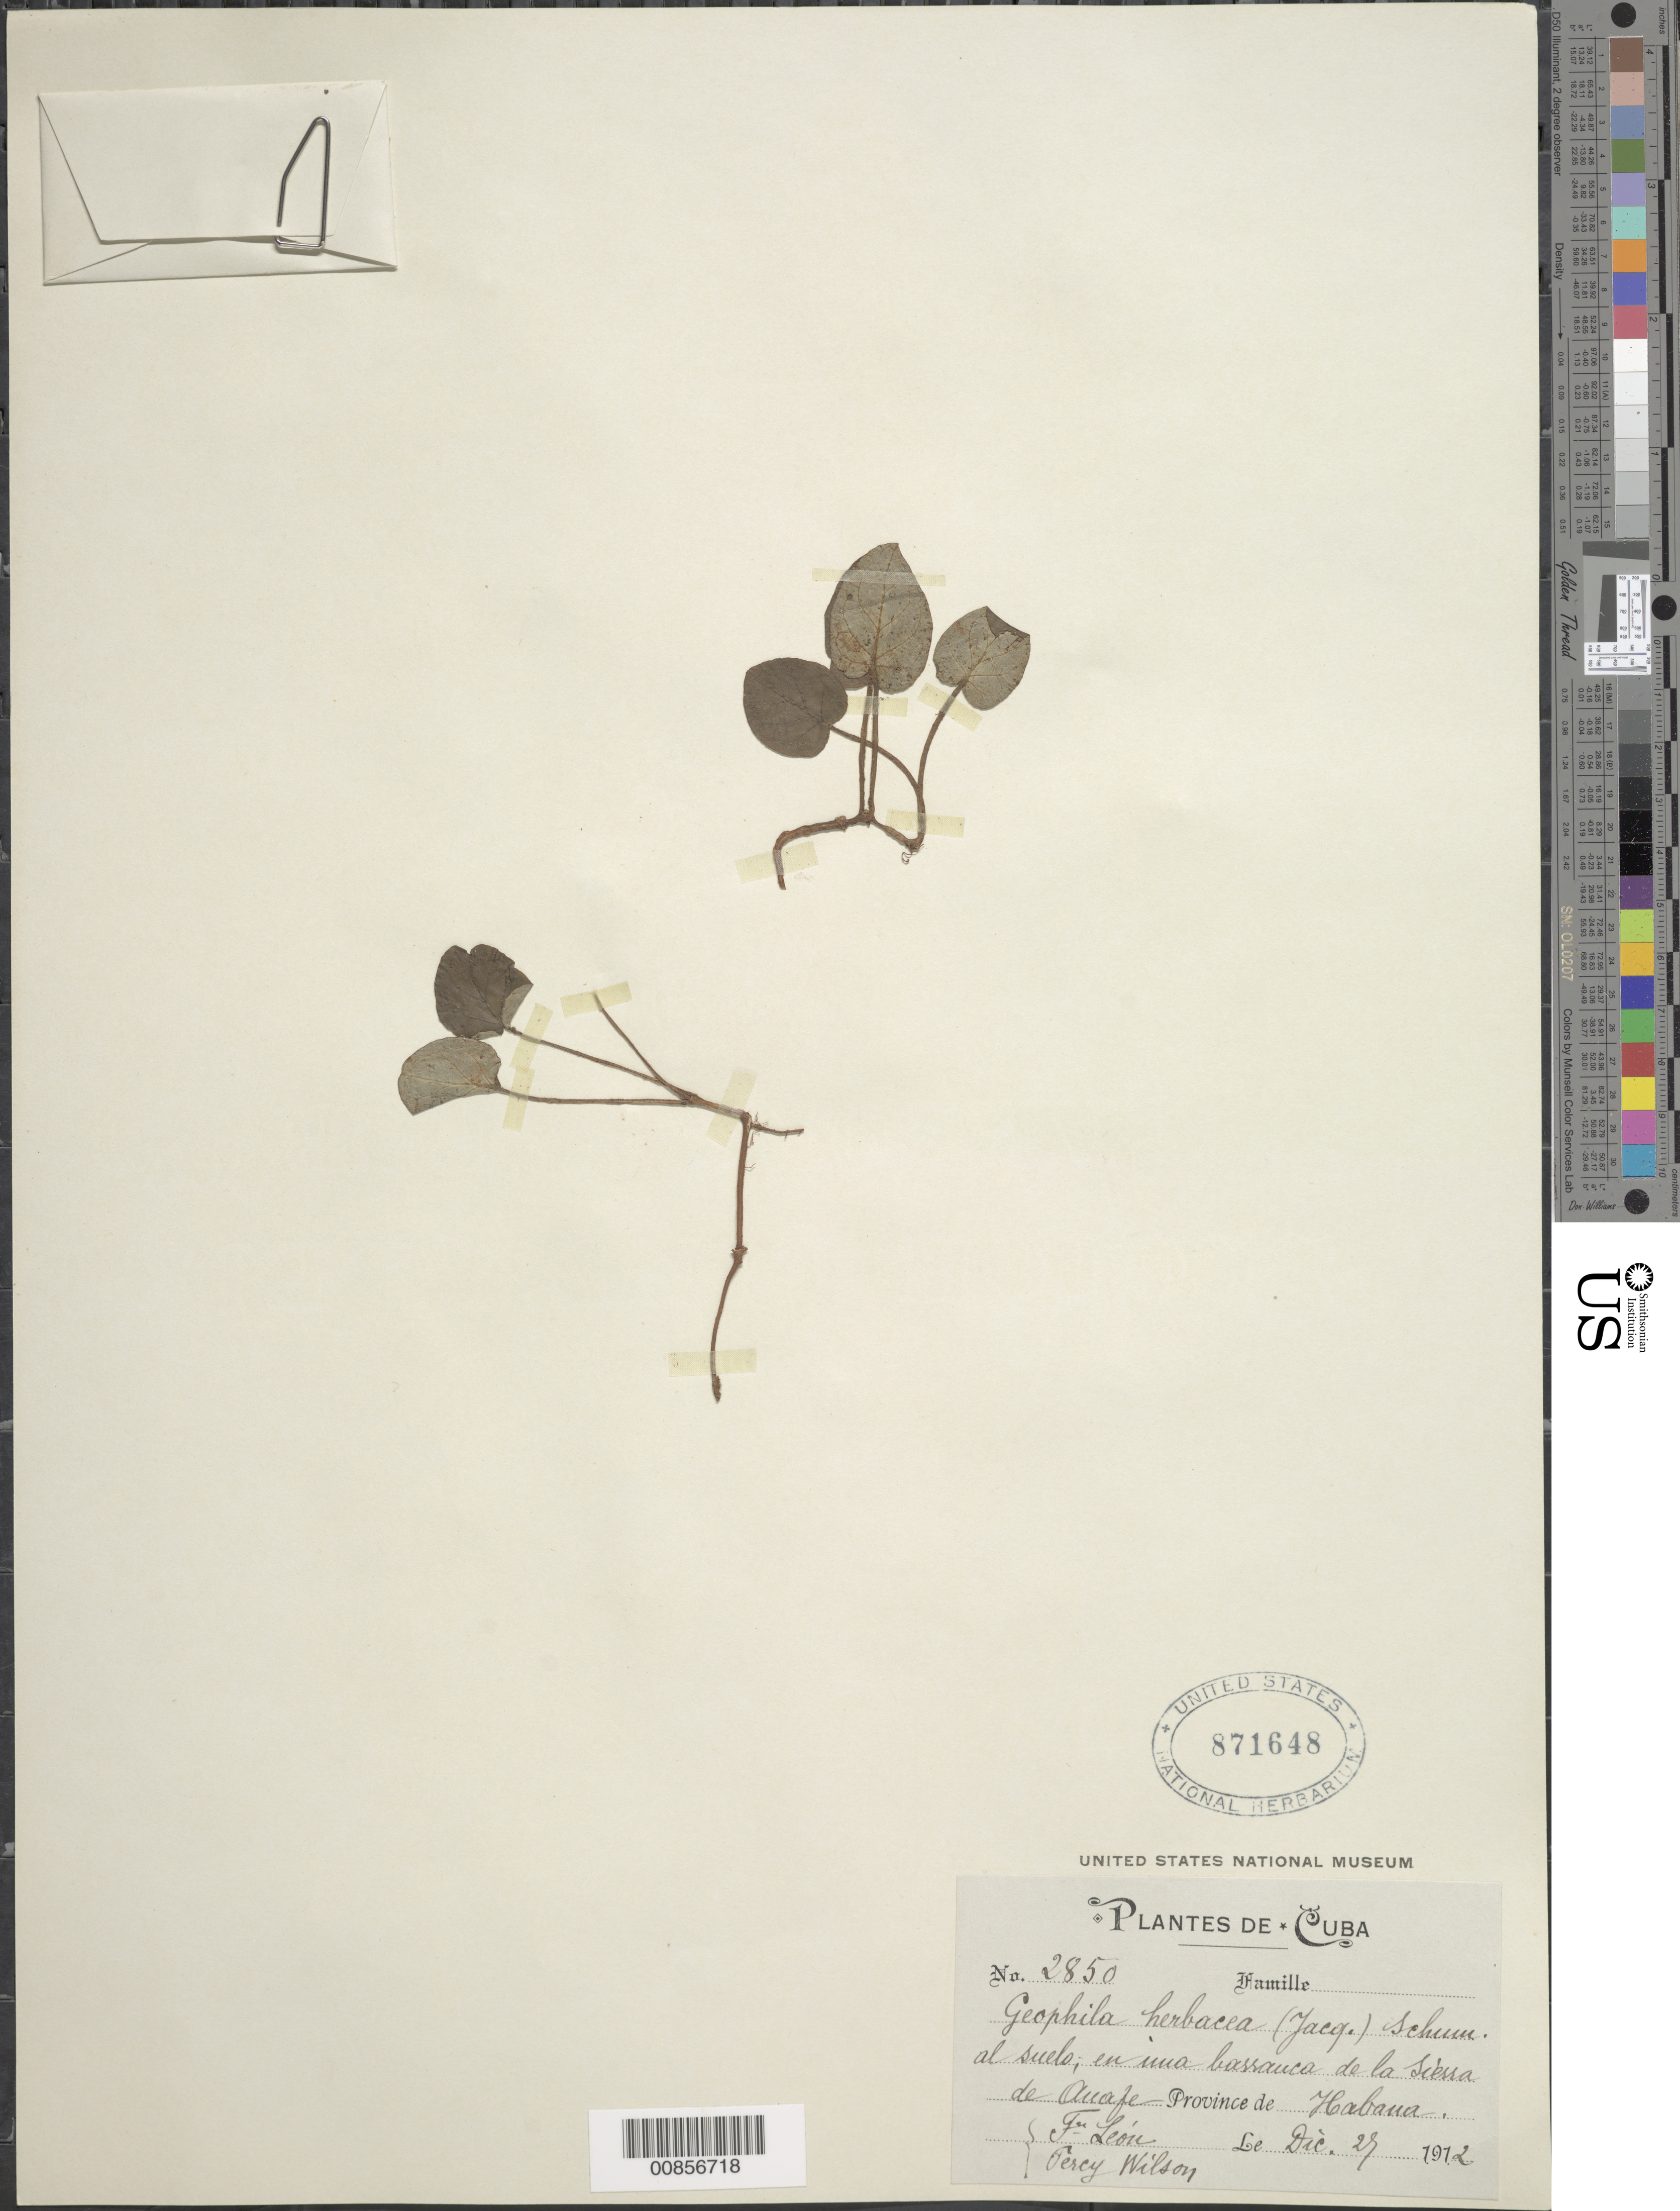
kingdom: Plantae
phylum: Tracheophyta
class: Magnoliopsida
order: Gentianales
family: Rubiaceae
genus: Geophila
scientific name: Geophila repens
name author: (L.) I.M. Johnst.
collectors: Bro. León & P. Wilson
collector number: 2850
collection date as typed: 27 Dec 1912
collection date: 1912-12-27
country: Cuba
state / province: La Habana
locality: Sierra de Quafe (sp?)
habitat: En --a barrauca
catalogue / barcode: US 871648